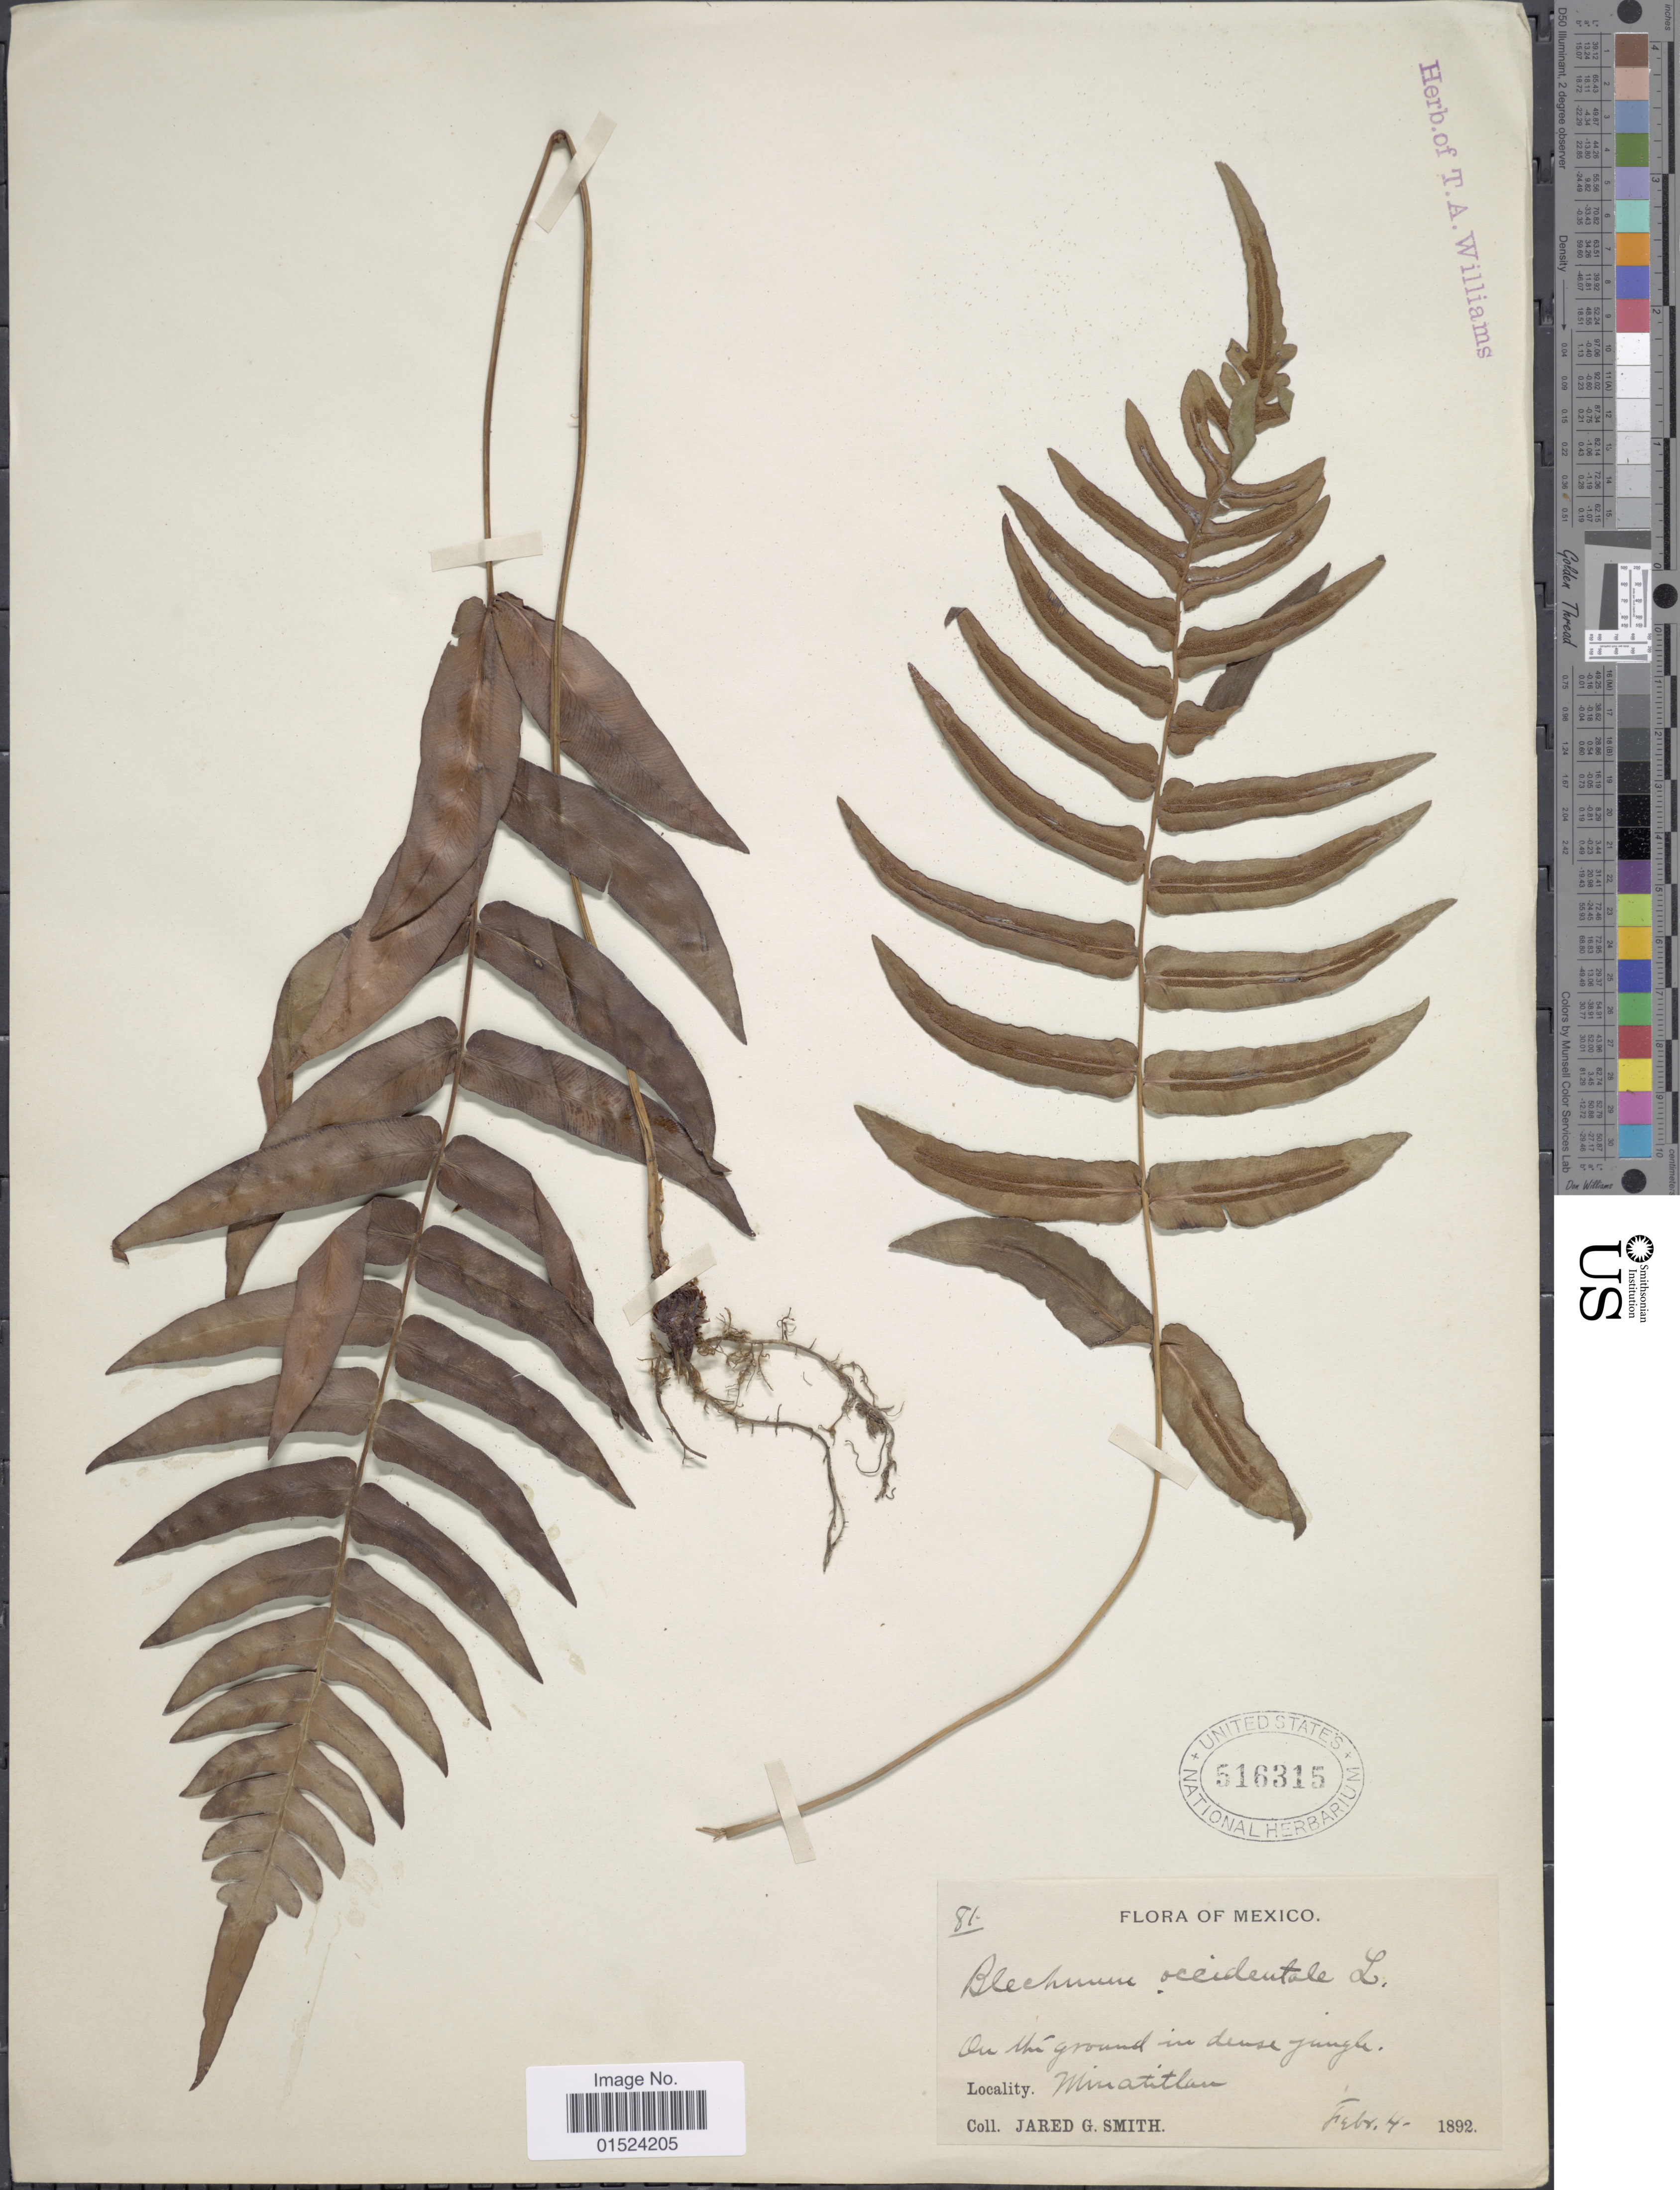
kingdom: Plantae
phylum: Tracheophyta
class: Polypodiopsida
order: Polypodiales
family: Blechnaceae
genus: Blechnum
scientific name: Blechnum occidentale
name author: L.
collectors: J. G. Smith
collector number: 81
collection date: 1892-02-04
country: Mexico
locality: Minatitlan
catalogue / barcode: US 516315